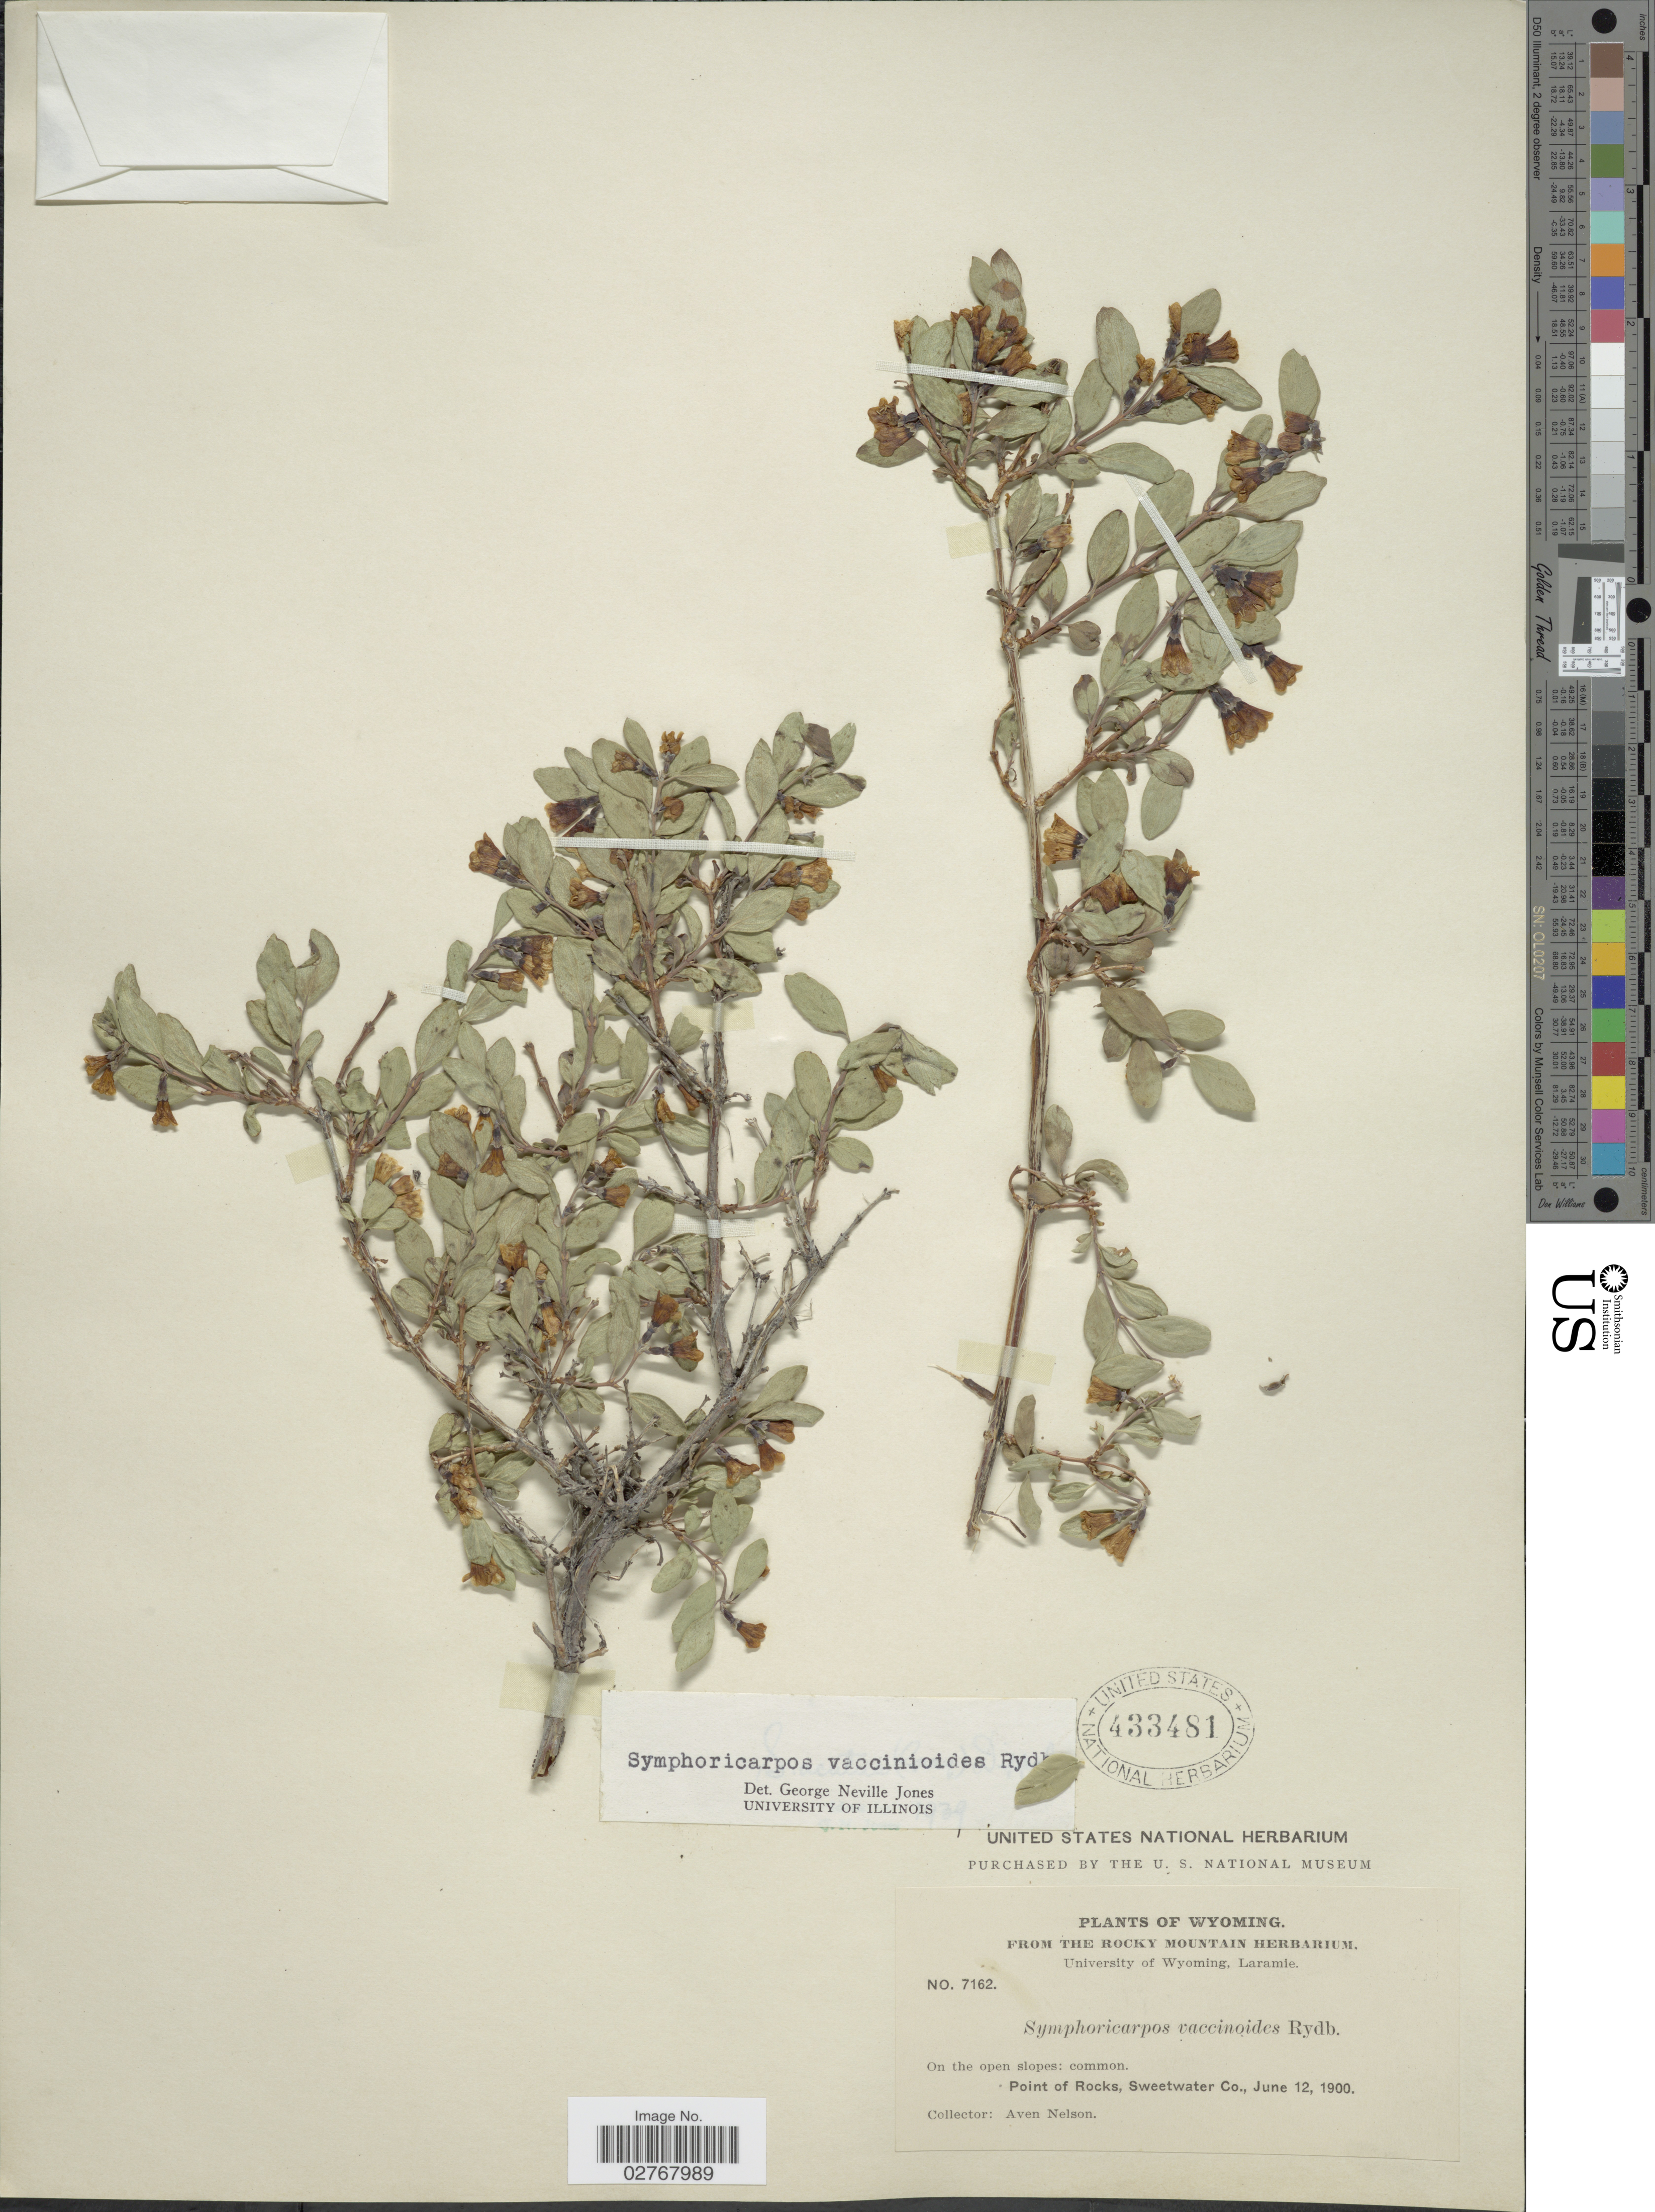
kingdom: Plantae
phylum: Tracheophyta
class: Magnoliopsida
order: Dipsacales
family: Caprifoliaceae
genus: Symphoricarpos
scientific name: Symphoricarpos vaccinioides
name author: Rydb.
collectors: A. Nelson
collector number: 7162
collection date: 1900-06-12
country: United States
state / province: Wyoming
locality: Point of Rocks, Sweetwater Co.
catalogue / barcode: US 433481